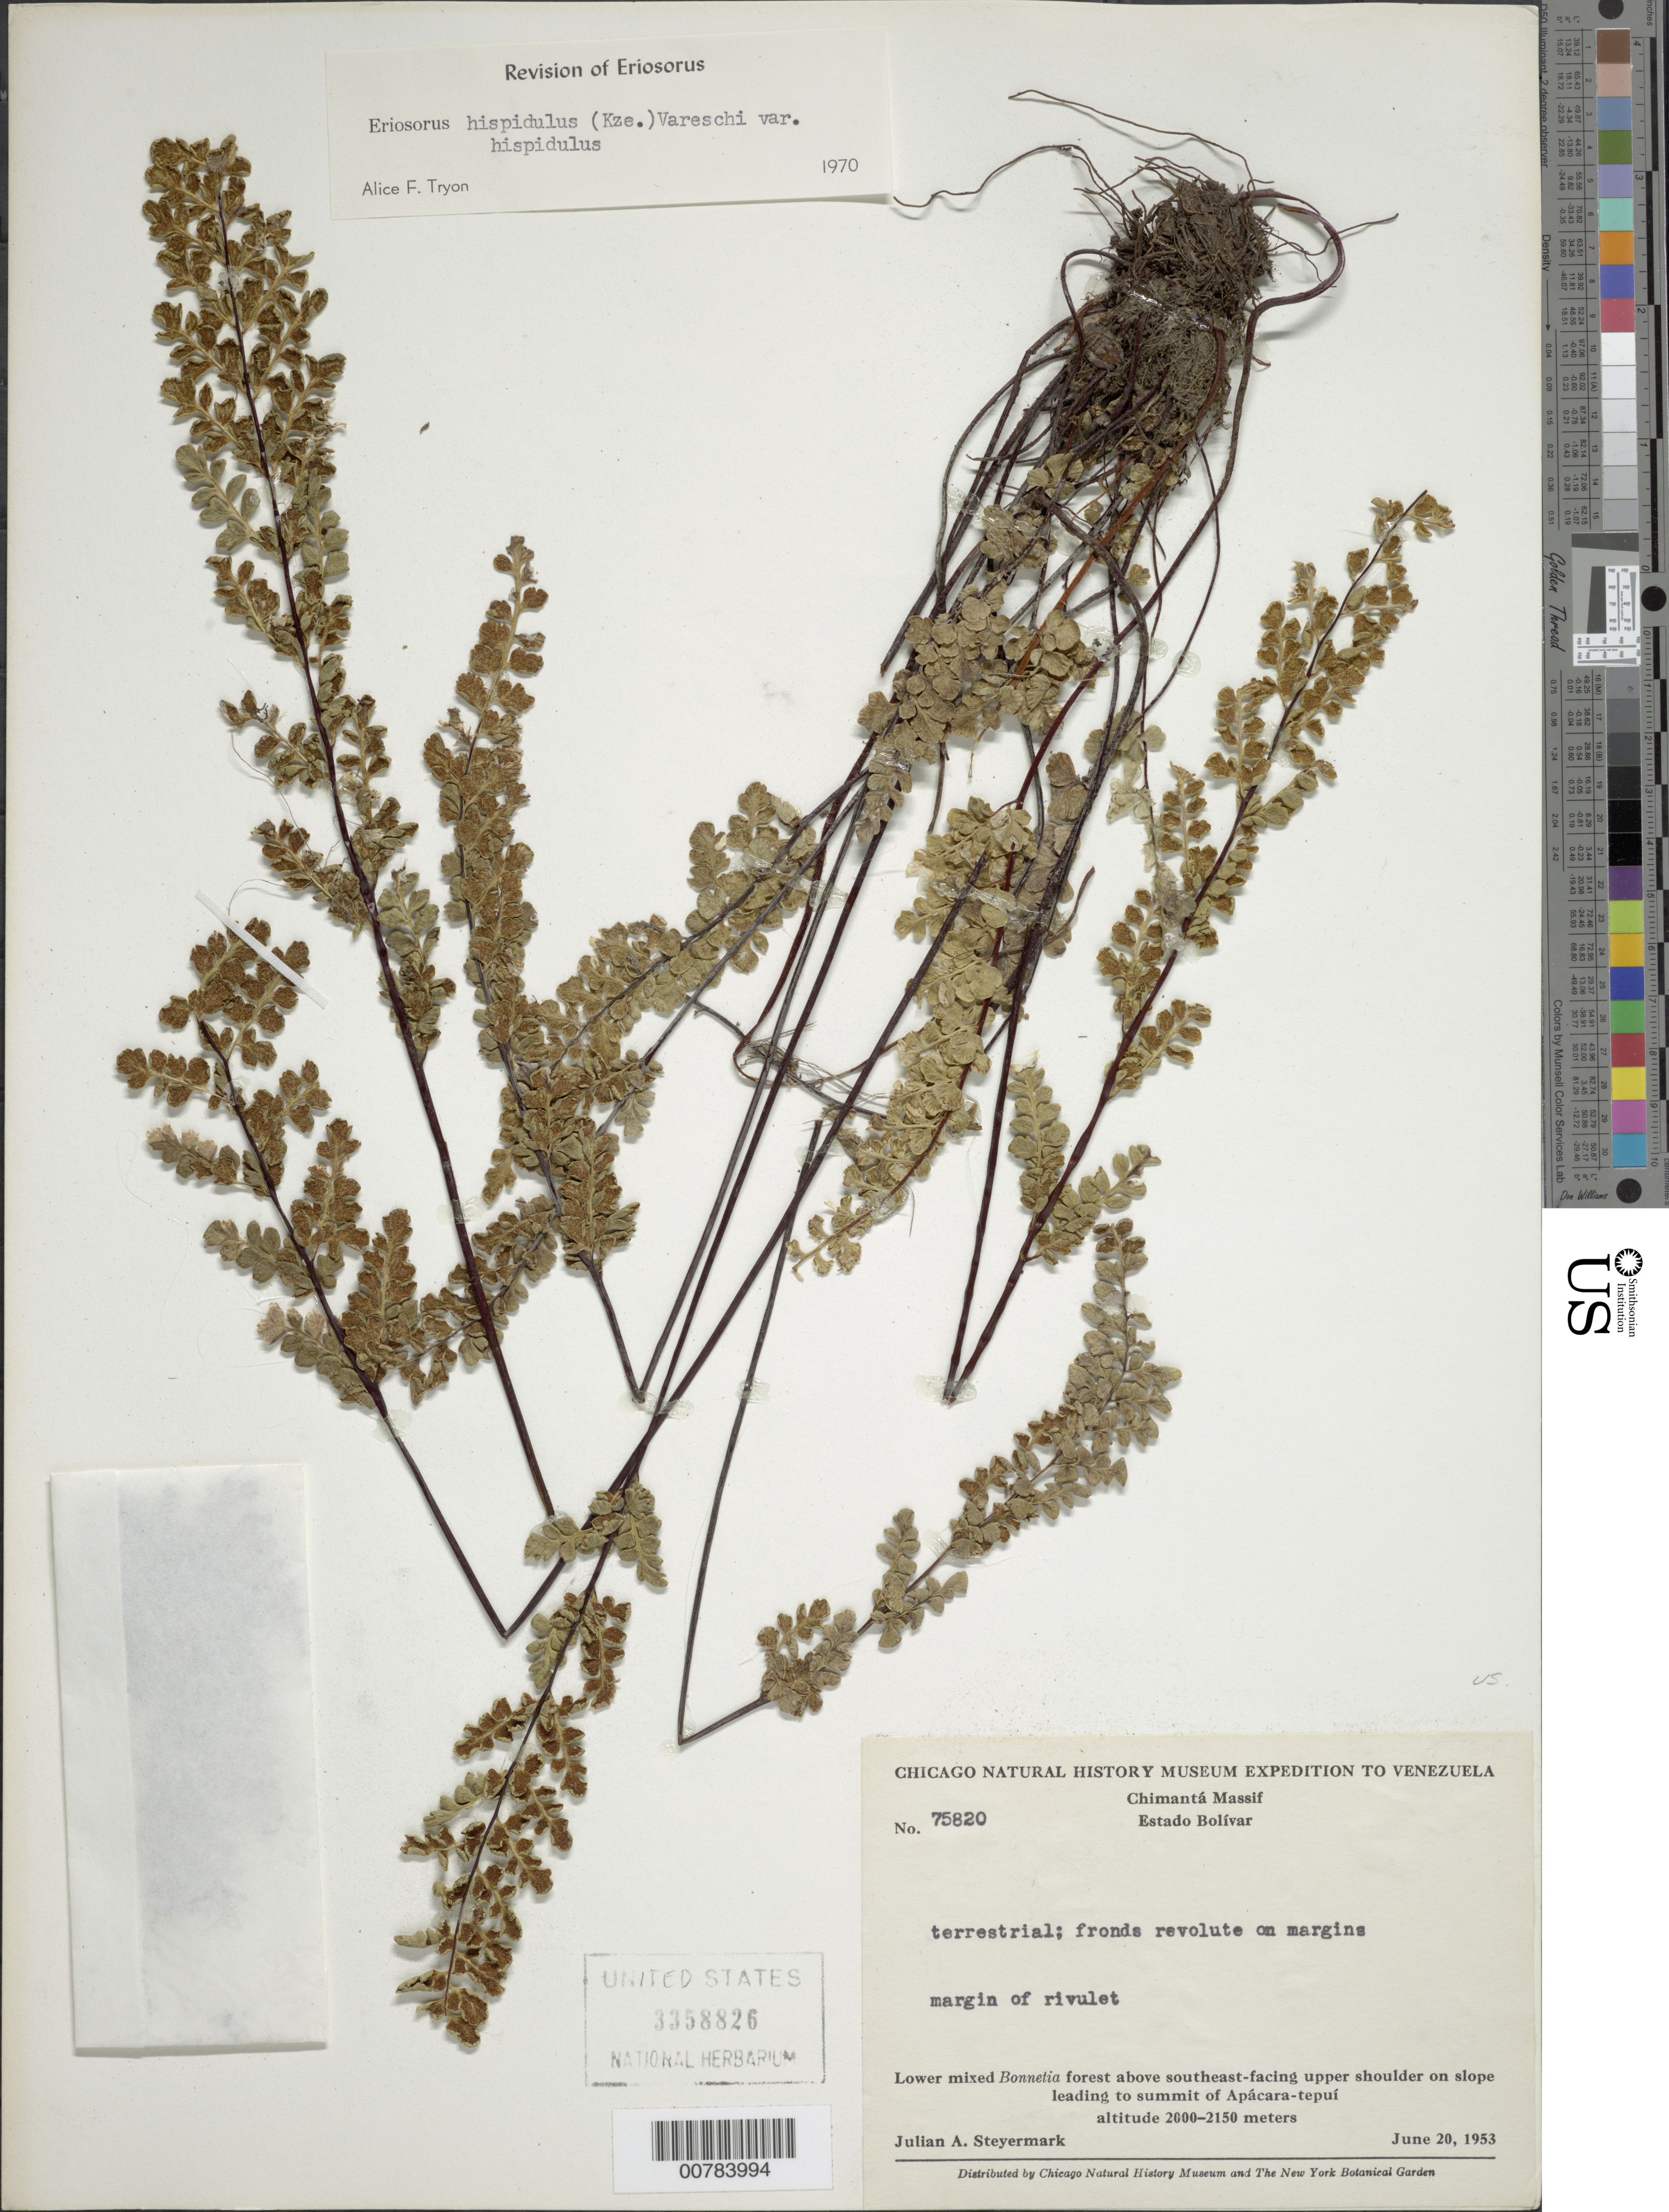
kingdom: Plantae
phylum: Tracheophyta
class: Polypodiopsida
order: Polypodiales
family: Pteridaceae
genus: Jamesonia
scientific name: Jamesonia hispidula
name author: Kunze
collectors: J. Steyermark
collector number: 75820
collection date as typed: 20-Jun-53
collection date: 1953-06-20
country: Venezuela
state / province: Bolívar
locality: Chimantá Massif, Apácara-tepuí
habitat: Margin of rivulet, lower mixed forest above upper shoulder on slope leading to summit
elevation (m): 2000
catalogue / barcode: US 3358826